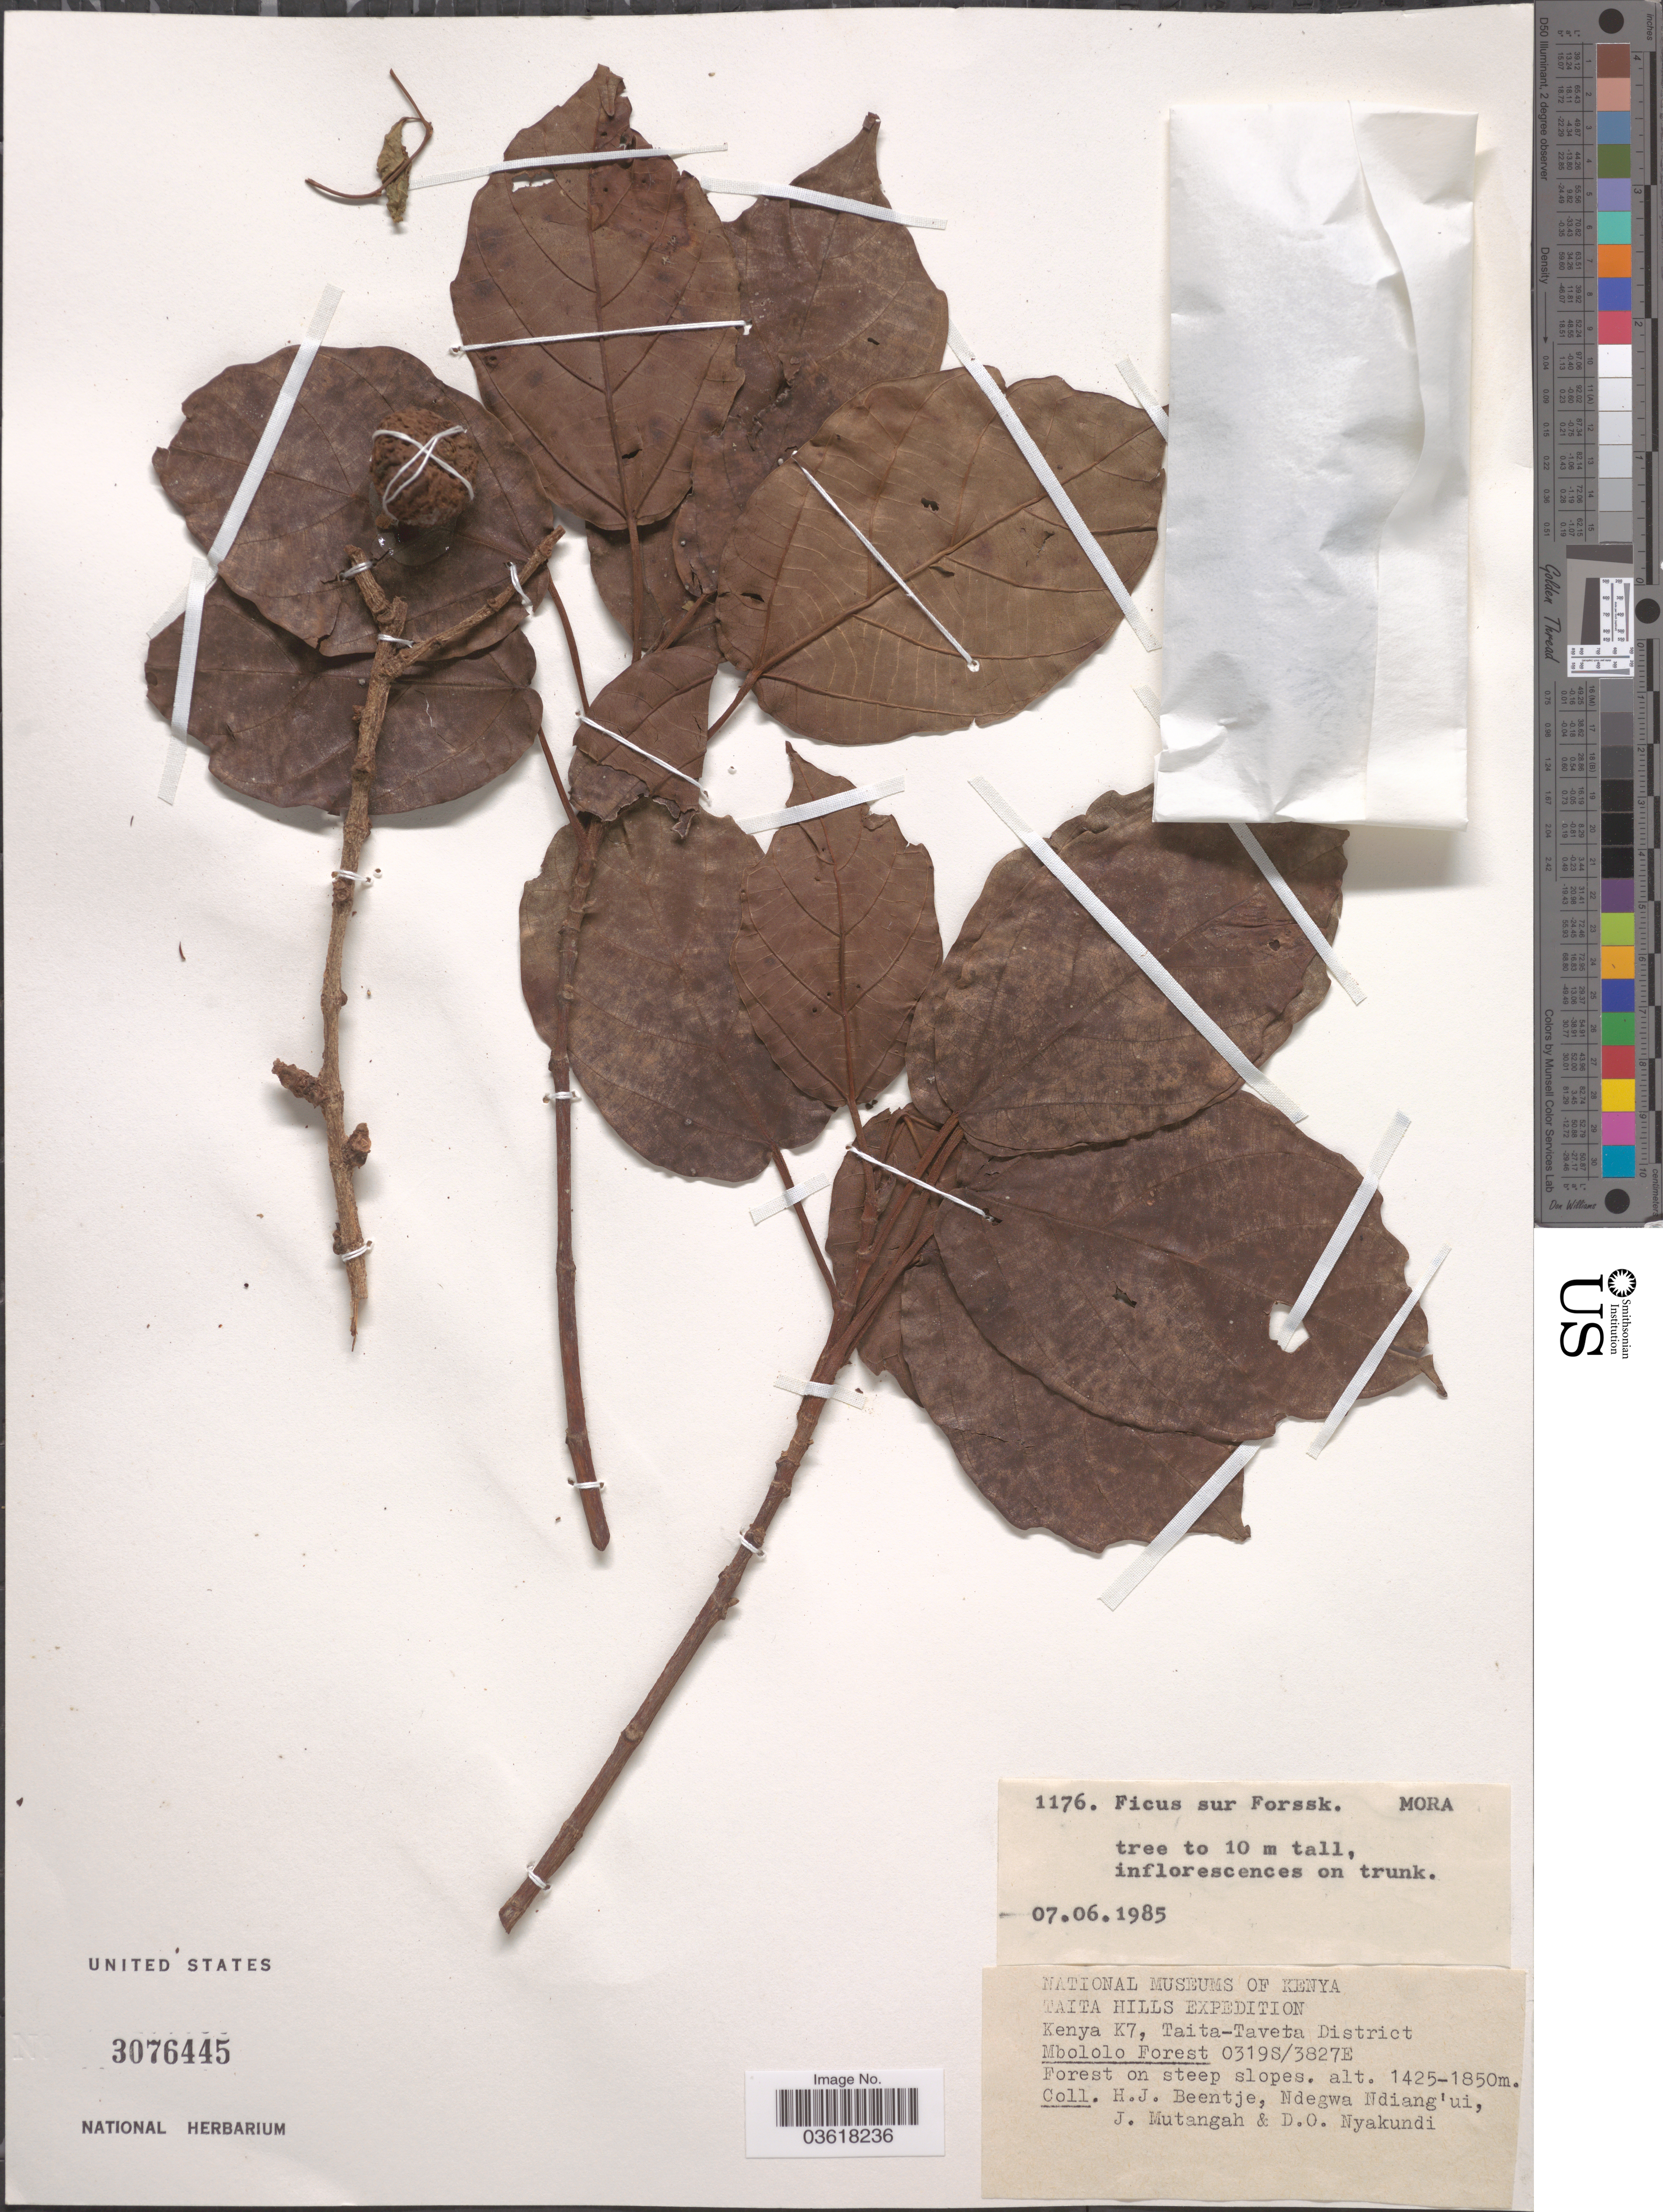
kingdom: Plantae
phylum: Tracheophyta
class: Magnoliopsida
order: Rosales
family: Moraceae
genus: Ficus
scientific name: Ficus sp.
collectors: H. J. Beentje, Ndegwa Ndiang'ui, J. Mutangah & D. Nyakundi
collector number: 1176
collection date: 1985-06-07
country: Kenya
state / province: Taita Taveta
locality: Taita Hills. K7, Taita-Taveta District. Mbololo Forest.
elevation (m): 1425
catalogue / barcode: US 3076445